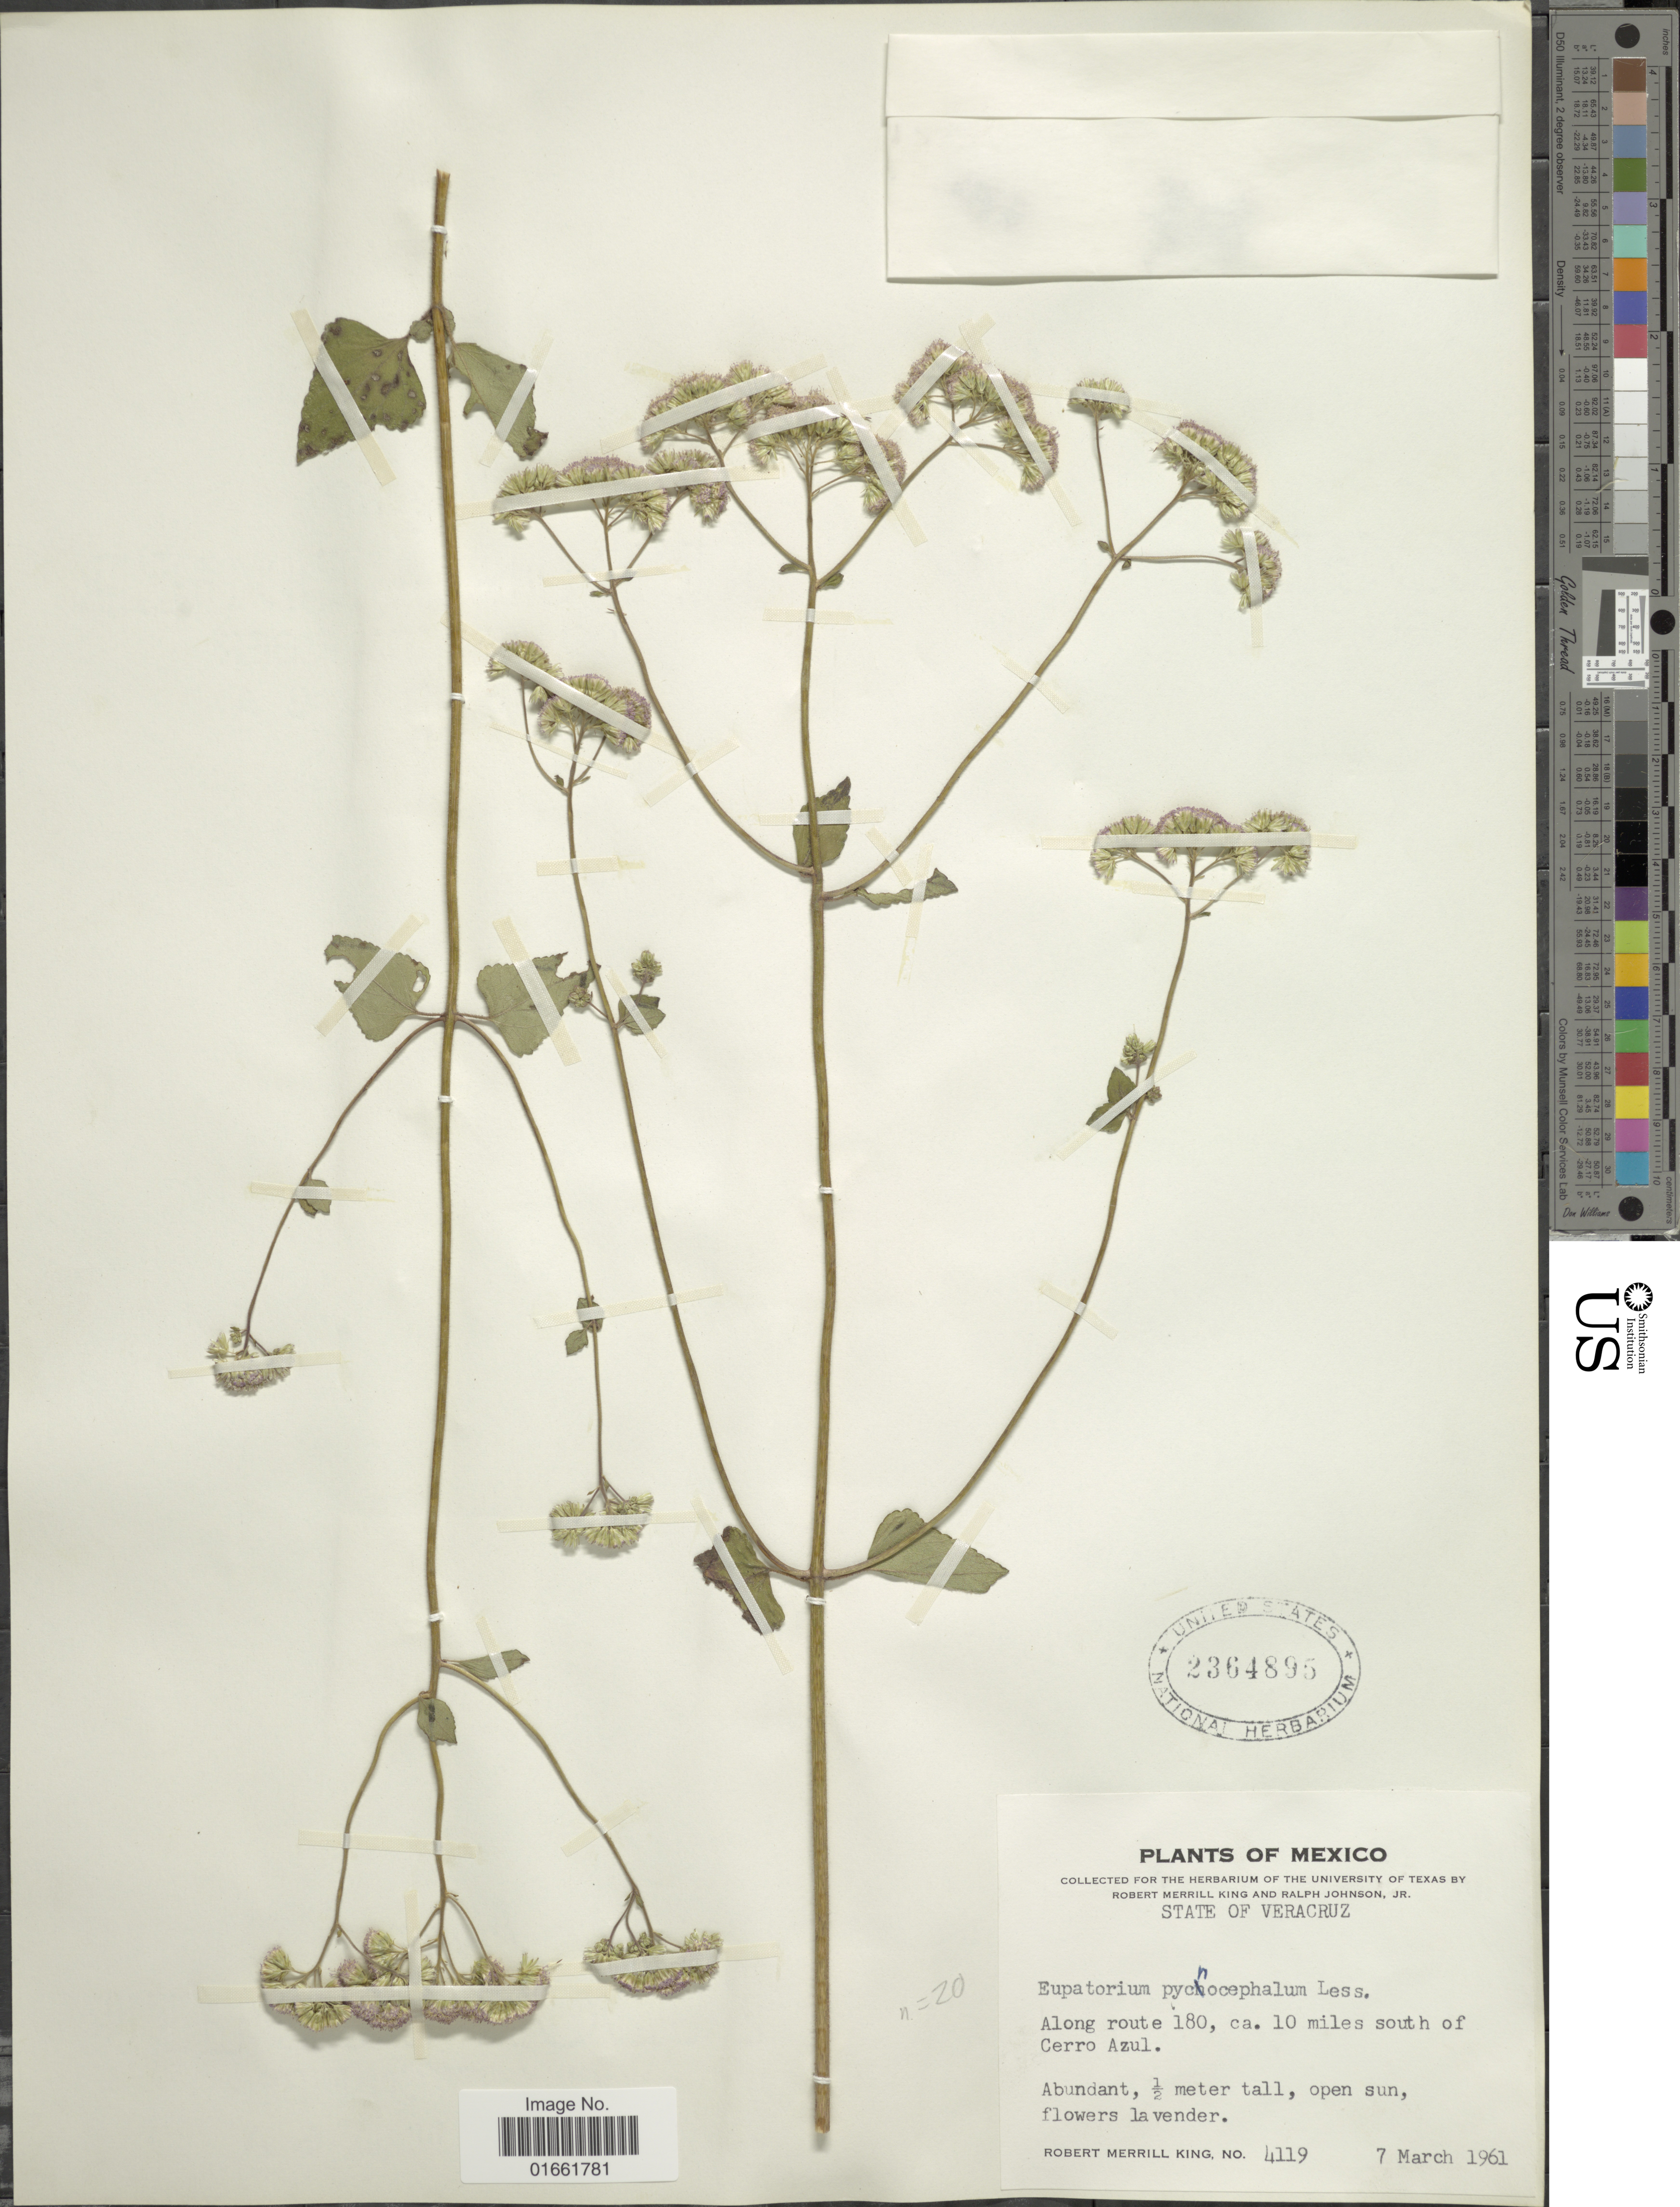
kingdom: Plantae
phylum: Tracheophyta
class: Magnoliopsida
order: Asterales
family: Asteraceae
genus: Fleischmannia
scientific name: Fleischmannia pratensis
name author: (Klatt) R.M. King & H. Rob.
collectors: R. M. King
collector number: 4119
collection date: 1961-03-07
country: Mexico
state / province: Veracruz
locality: State of Veracruz. Along route 180, ca. 10 miles south of Cerro Azul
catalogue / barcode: US 2364895